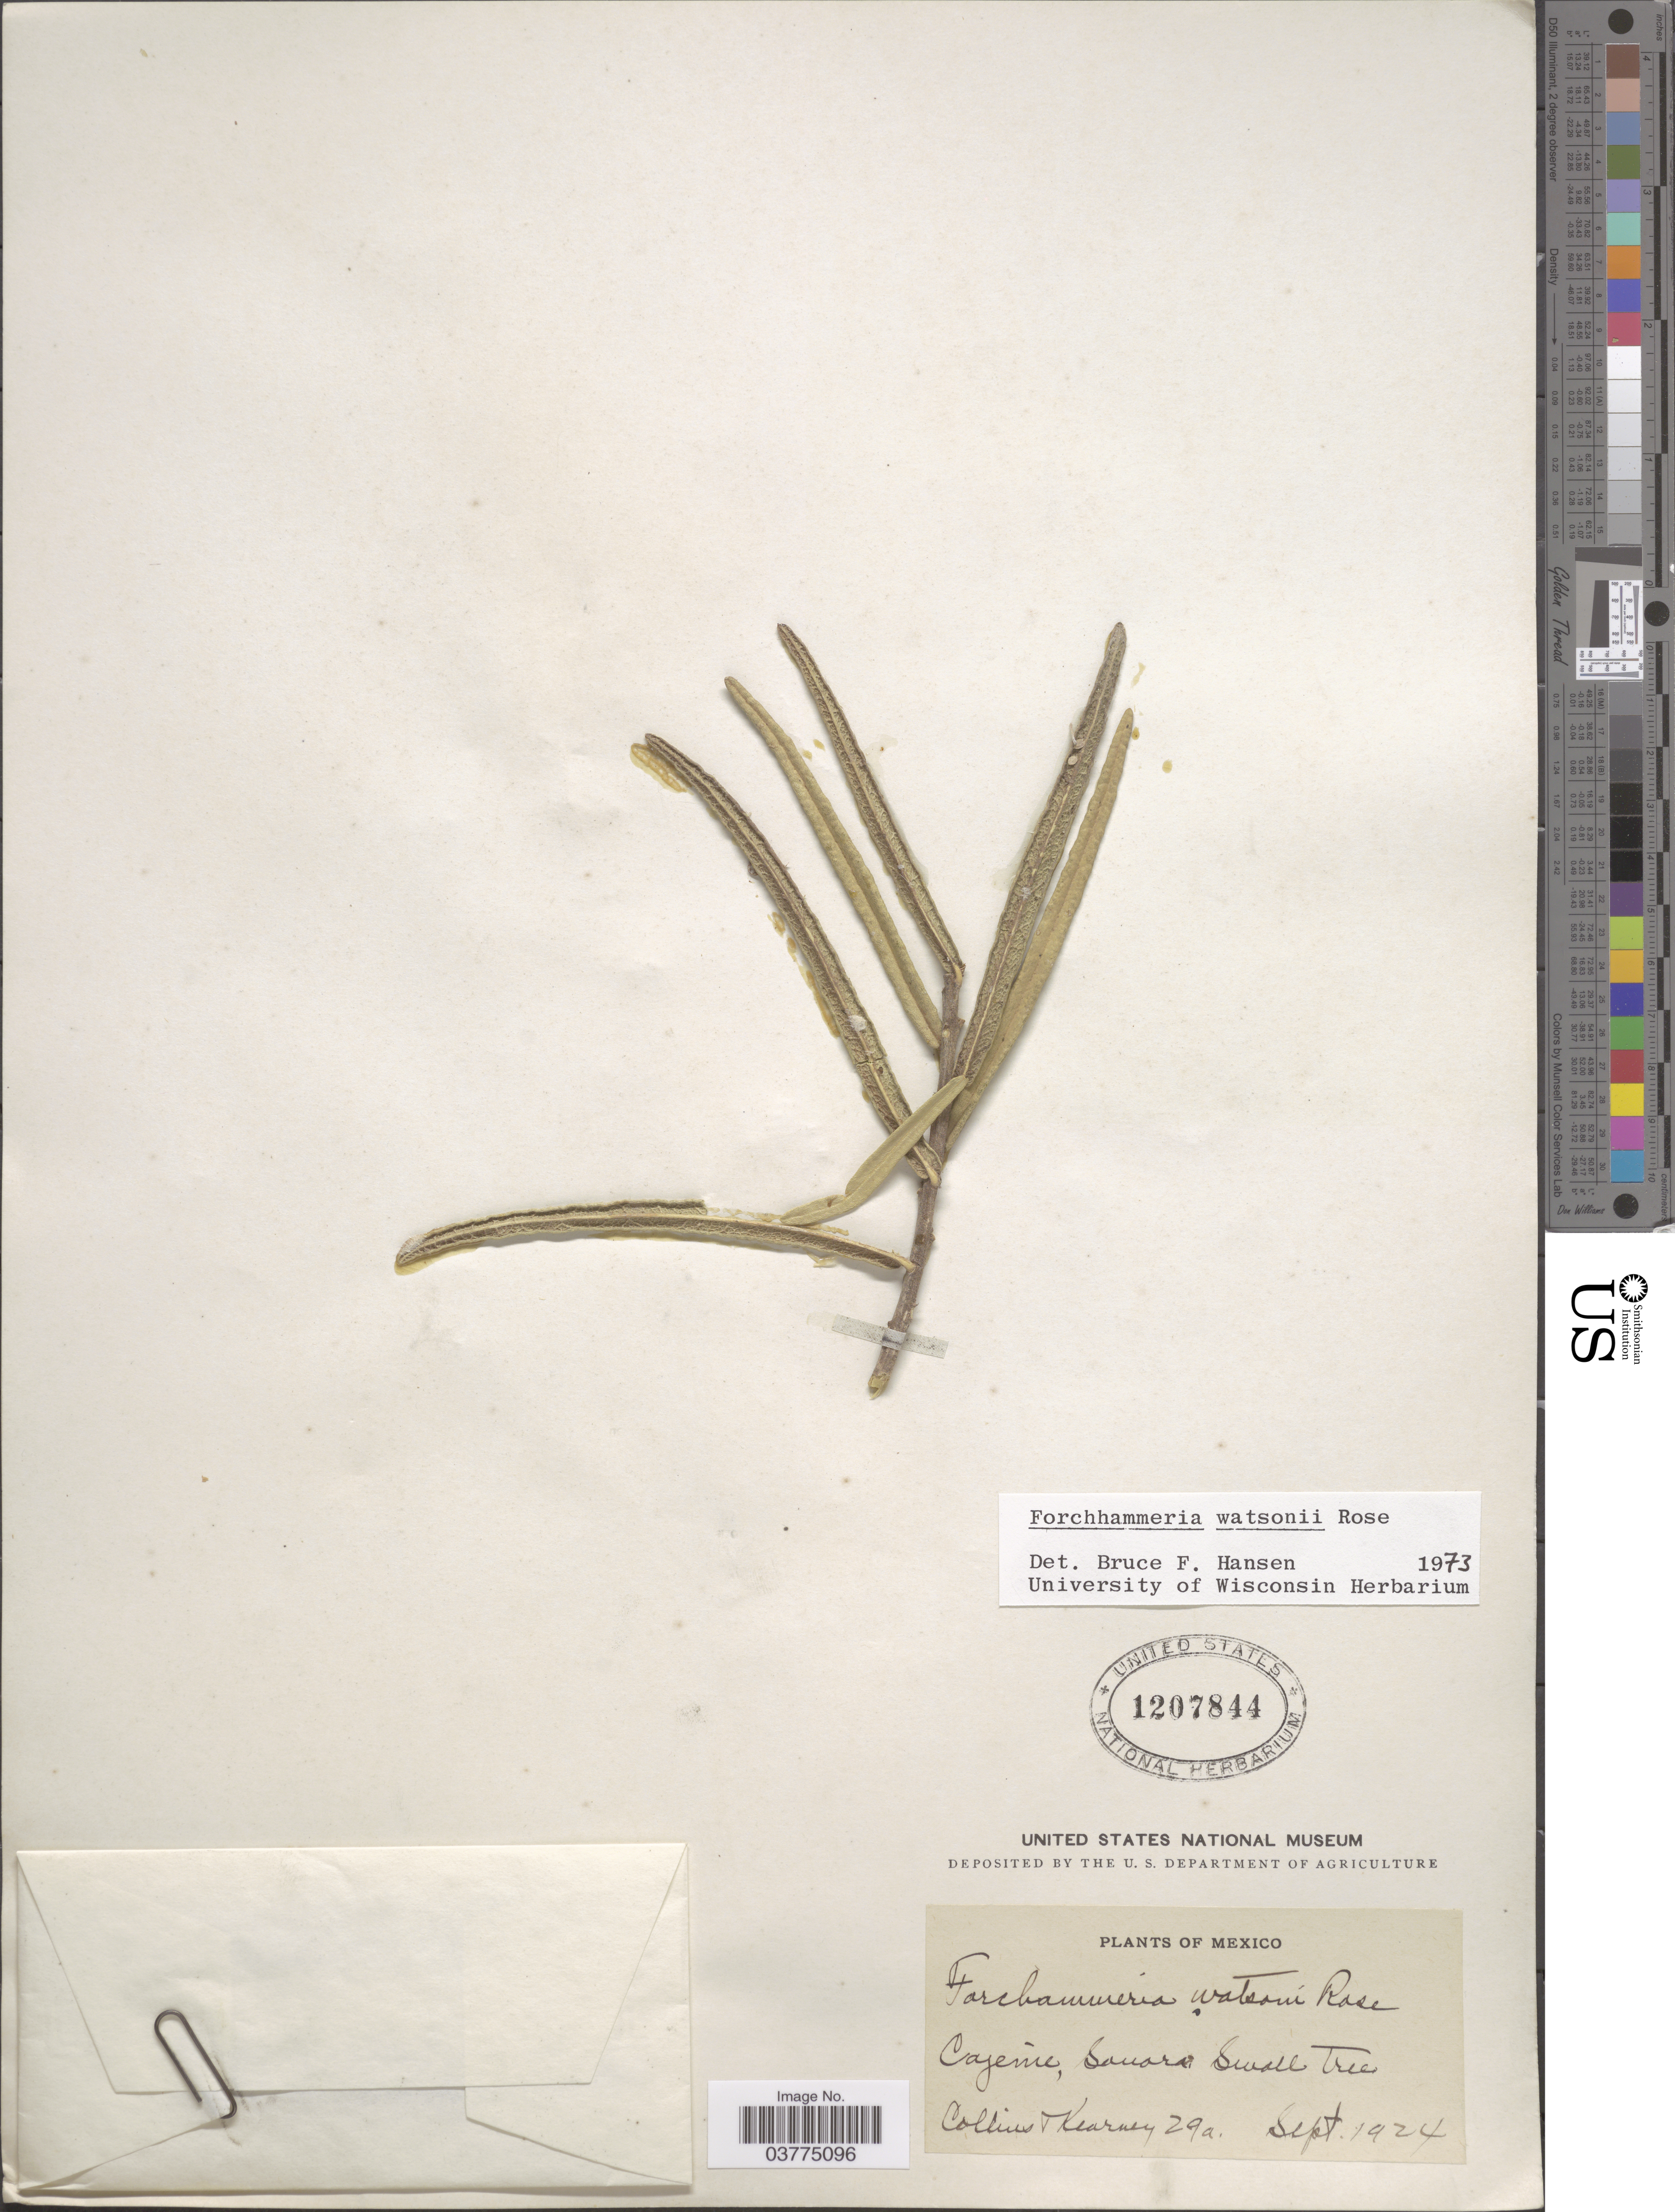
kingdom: Plantae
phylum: Tracheophyta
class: Magnoliopsida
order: Brassicales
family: Stixaceae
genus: Forchhammeria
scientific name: Forchhammeria watsonii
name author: Rose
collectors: C. Kearney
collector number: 29a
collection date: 1924-09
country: Mexico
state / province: Sonora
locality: Cajeine.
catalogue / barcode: US 1207844